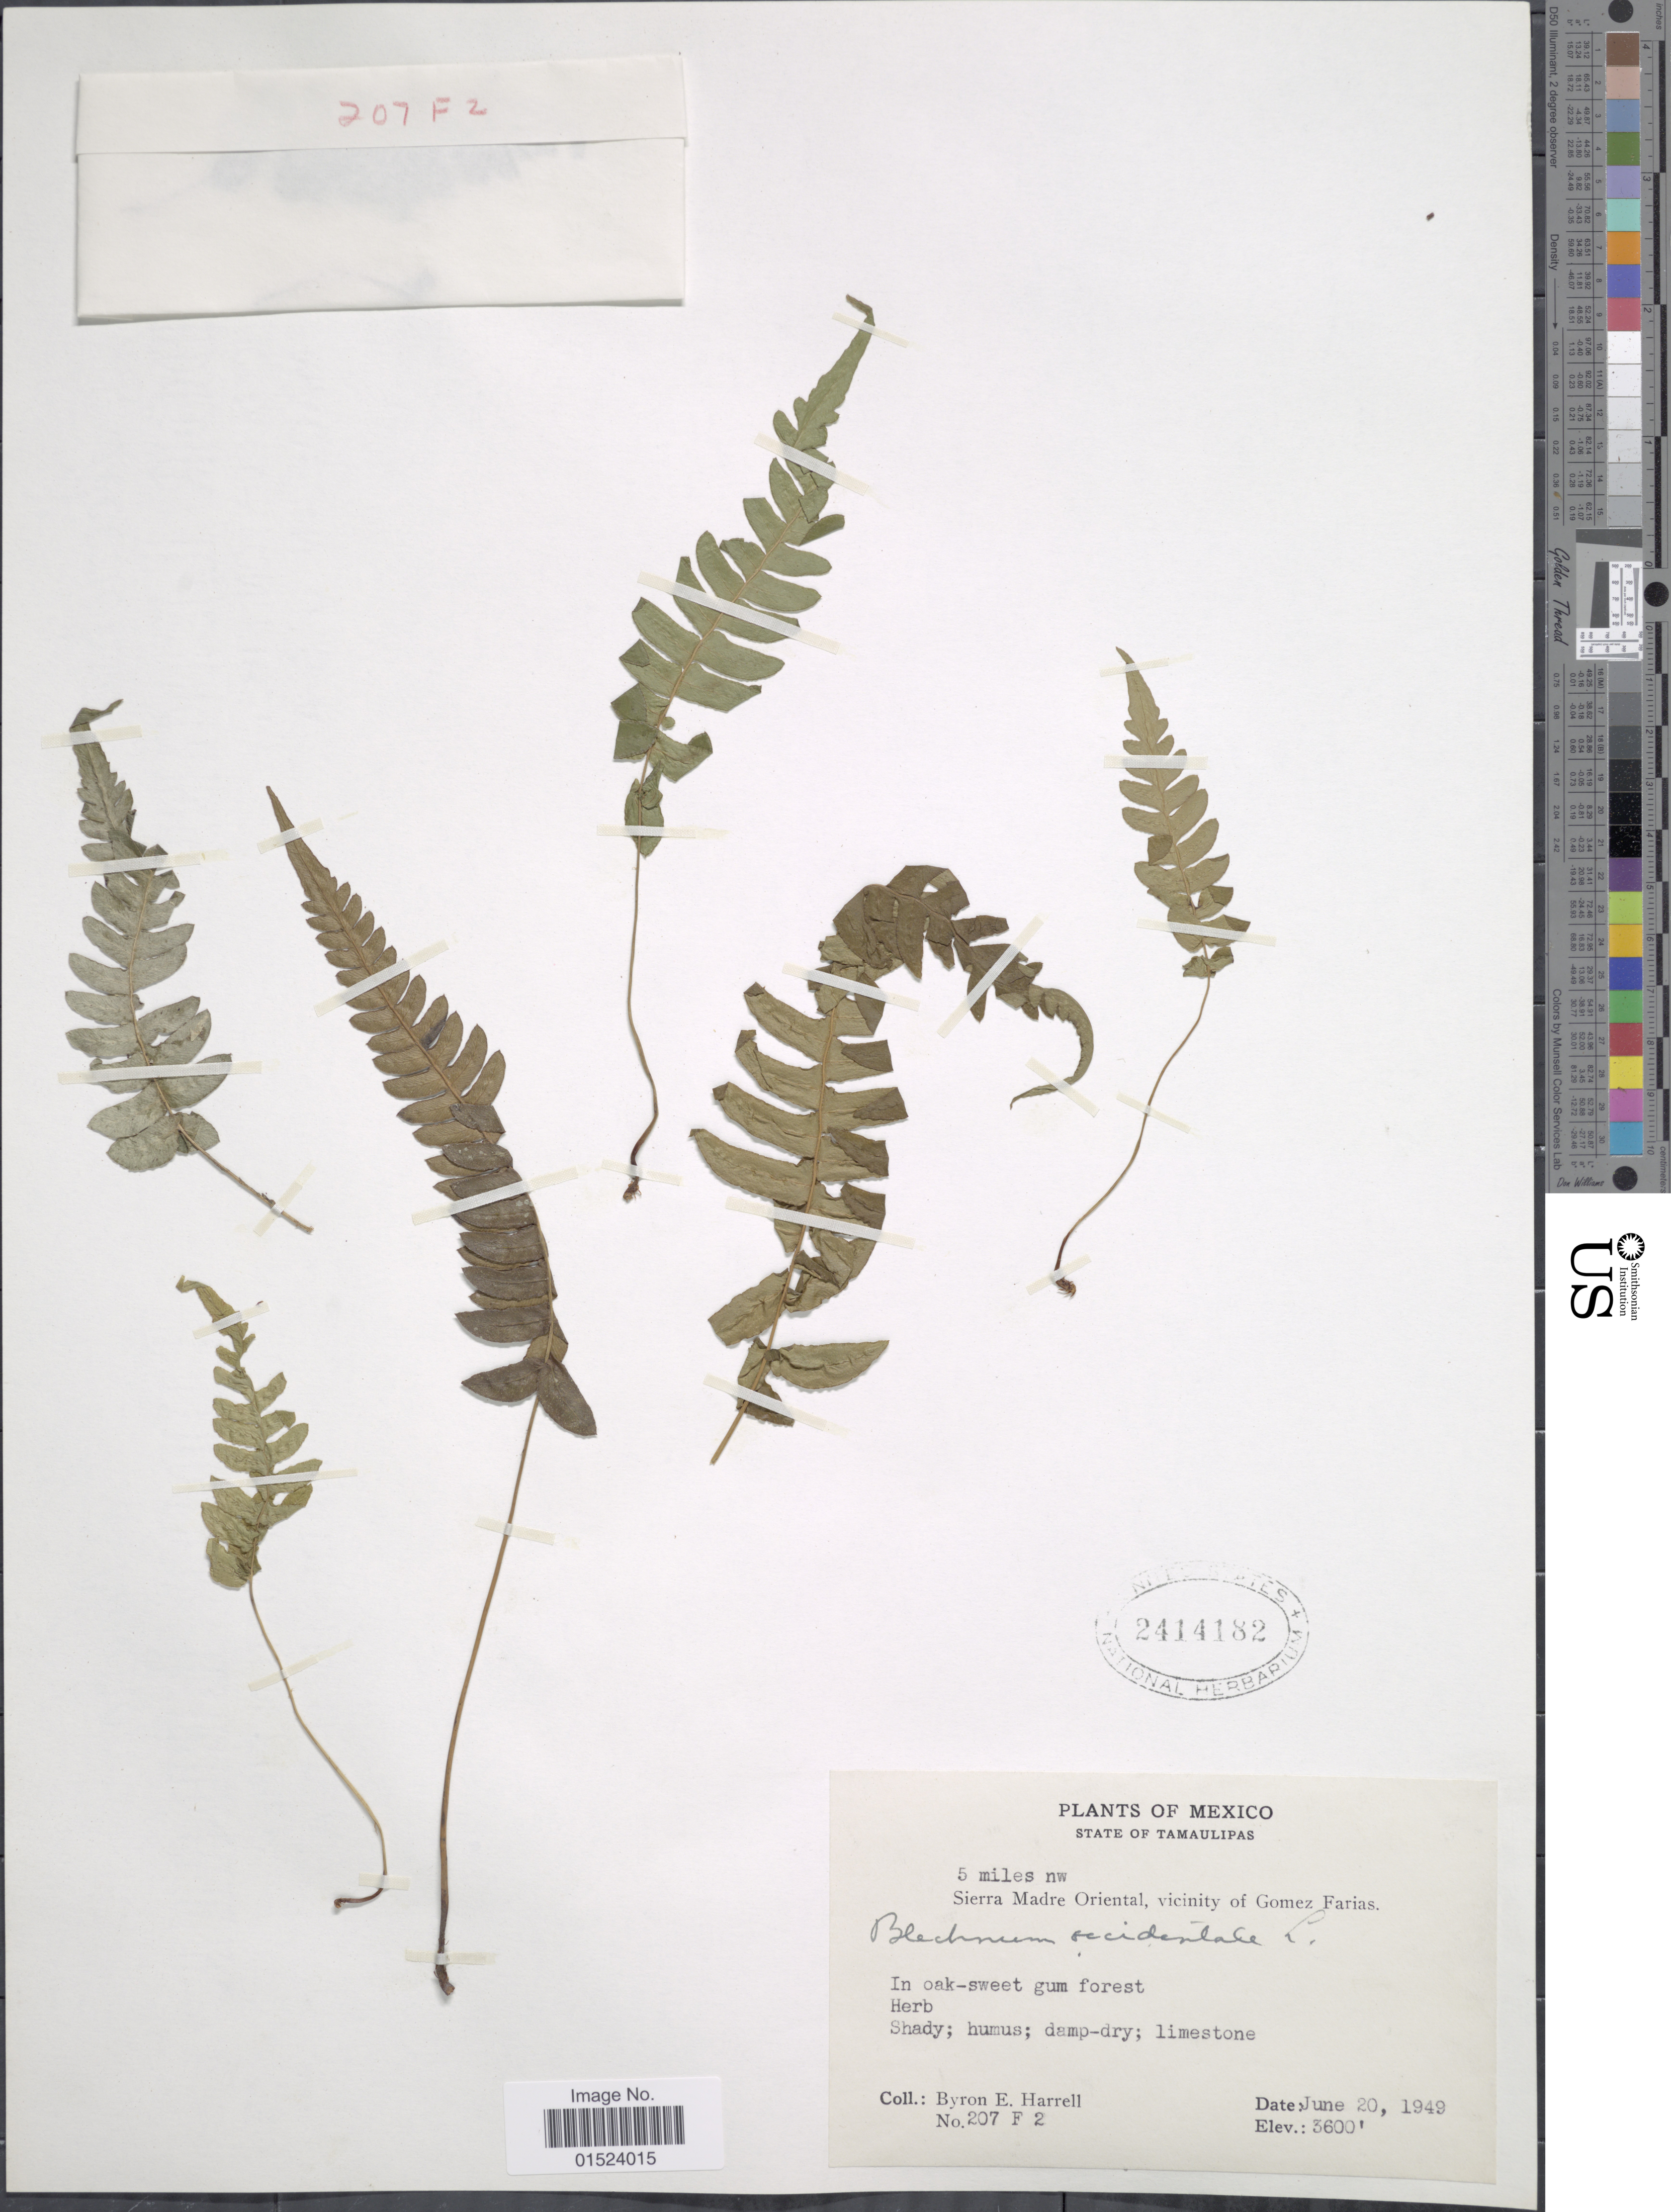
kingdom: Plantae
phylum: Tracheophyta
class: Polypodiopsida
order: Polypodiales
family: Blechnaceae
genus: Blechnum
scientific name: Blechnum glandulosum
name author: Link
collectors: B. Harrell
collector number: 207F2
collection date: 1949-06-20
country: Mexico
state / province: Tamaulipas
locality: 5 miles nw, Sierra Madre Oriental, vicinity of Gomez Farias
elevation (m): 1097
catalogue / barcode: US 2414182